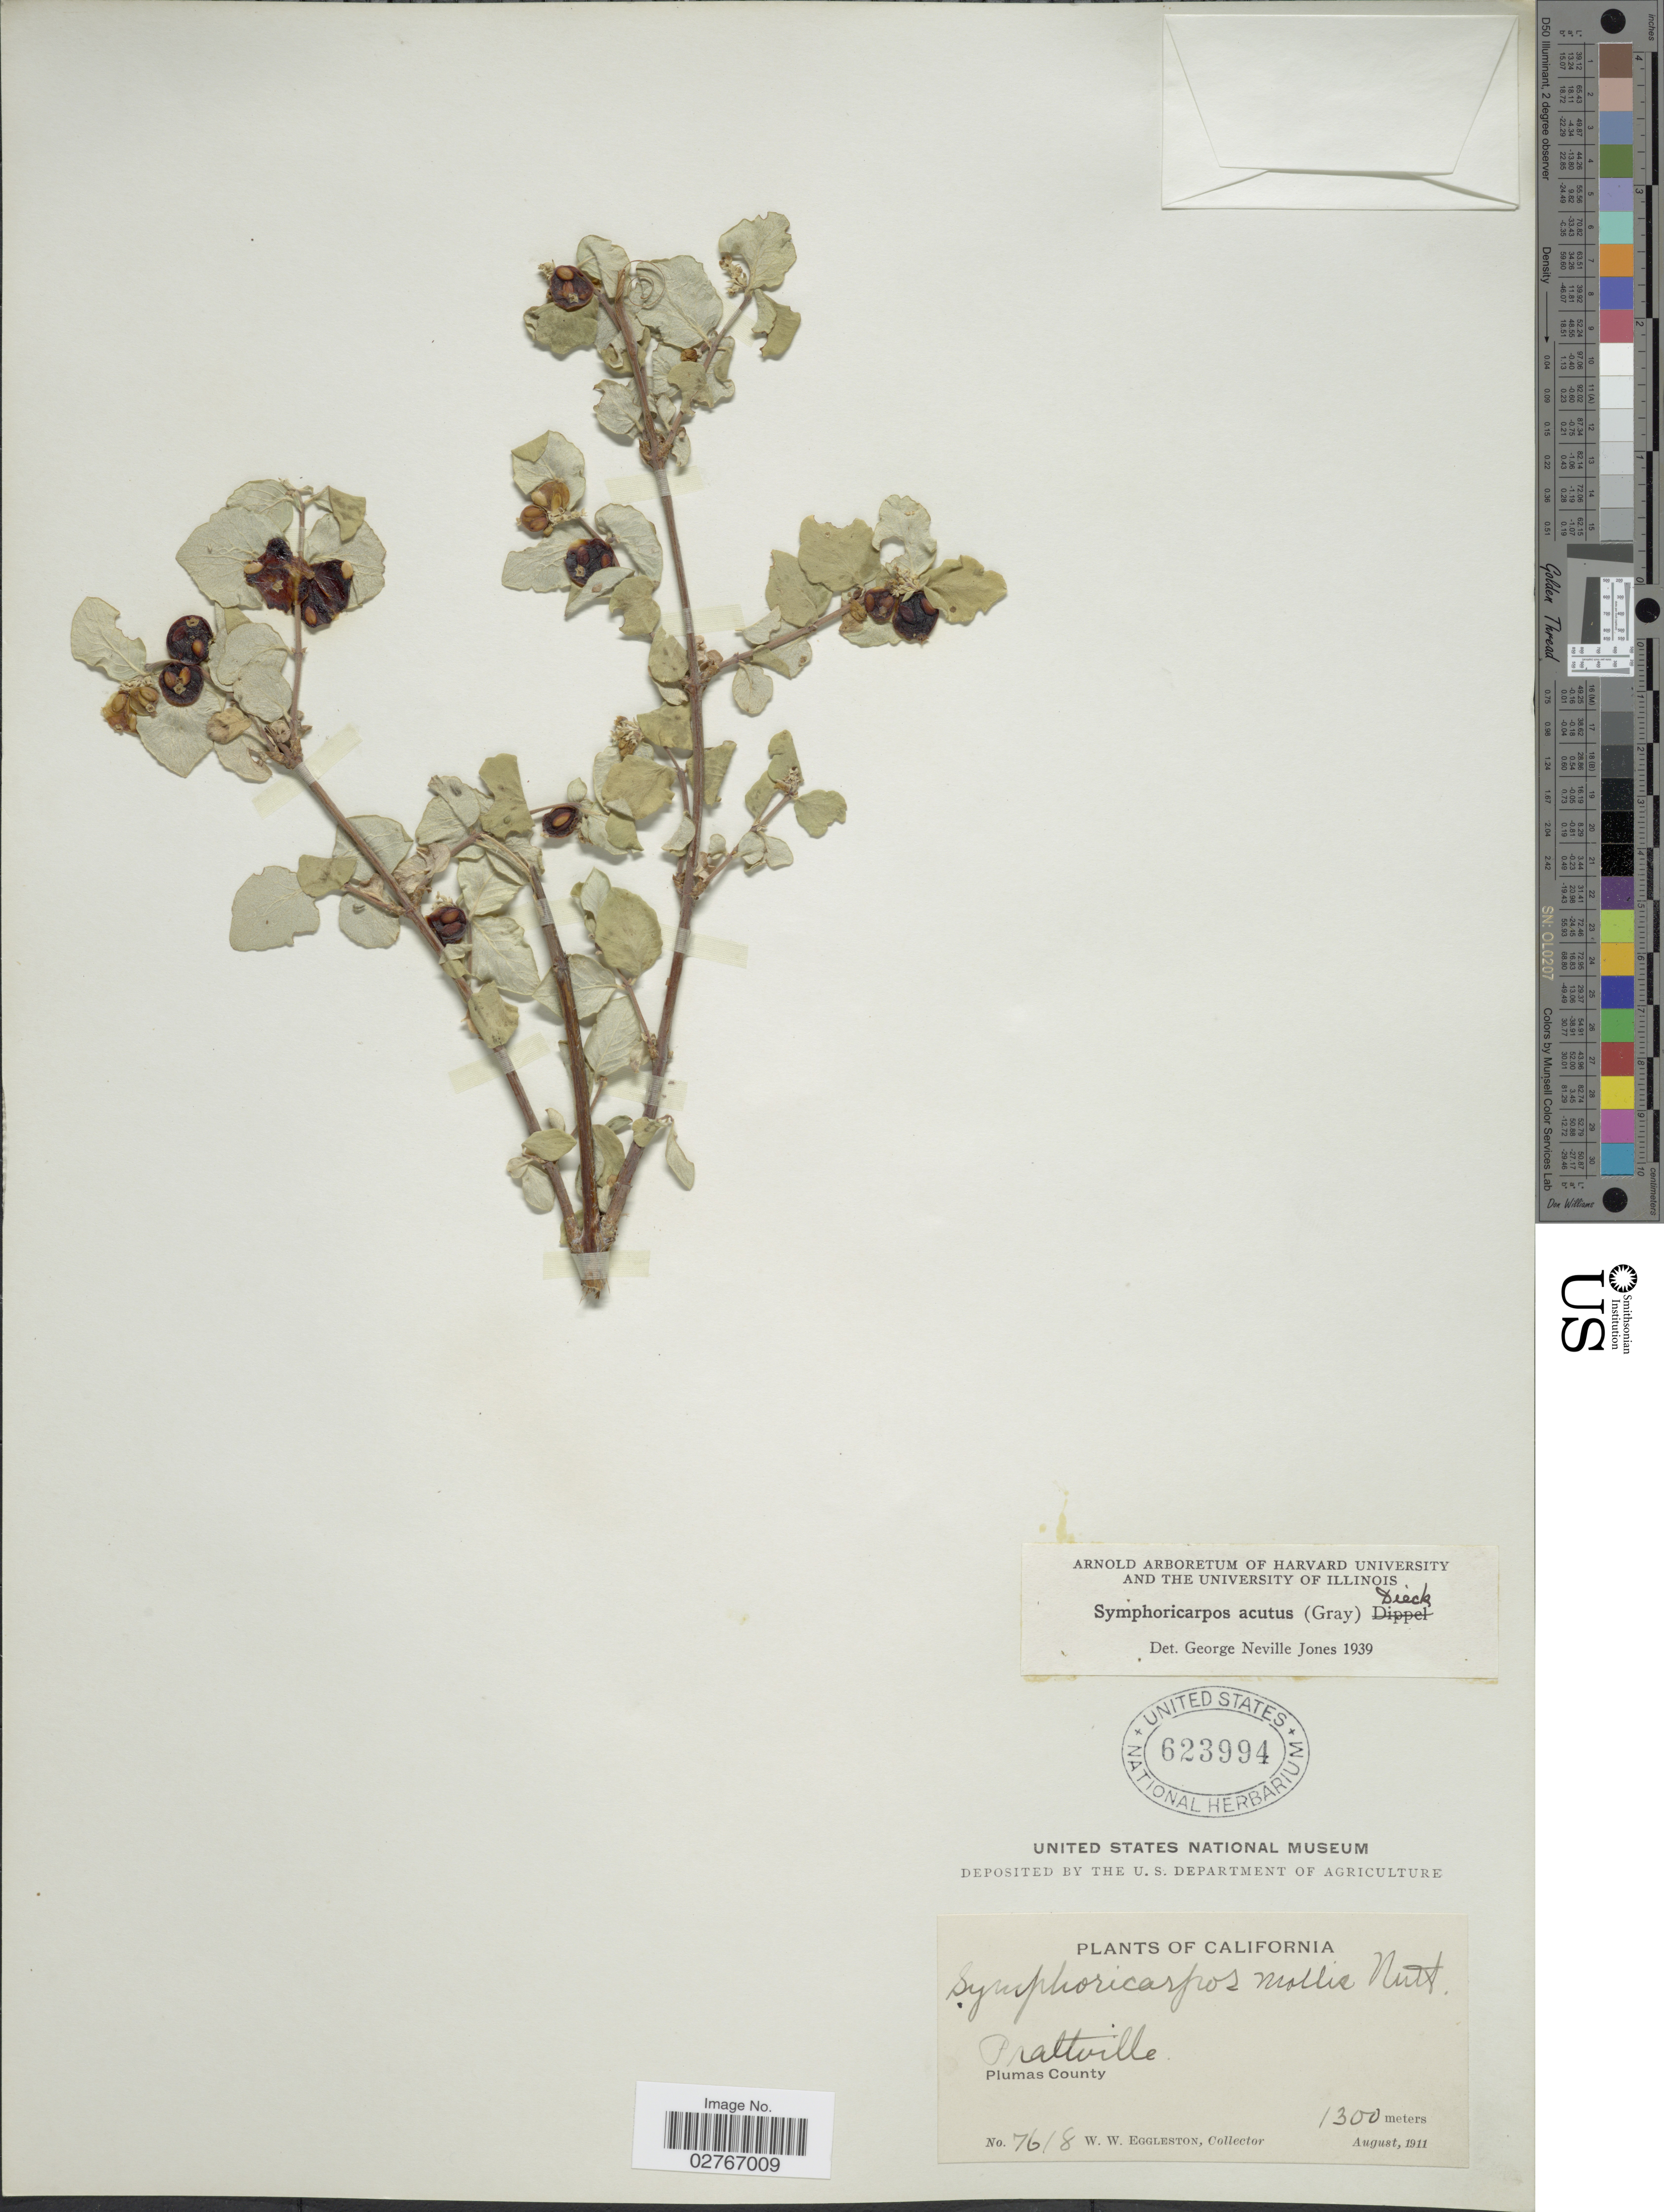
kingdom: Plantae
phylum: Tracheophyta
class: Magnoliopsida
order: Dipsacales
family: Caprifoliaceae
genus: Symphoricarpos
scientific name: Symphoricarpos acutus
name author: (A. Gray) Dieck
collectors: W. W. Eggleston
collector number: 7618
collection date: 1911-08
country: United States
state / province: California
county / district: Plumas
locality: Prattville. Plumas County.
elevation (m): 1300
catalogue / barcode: US 623994